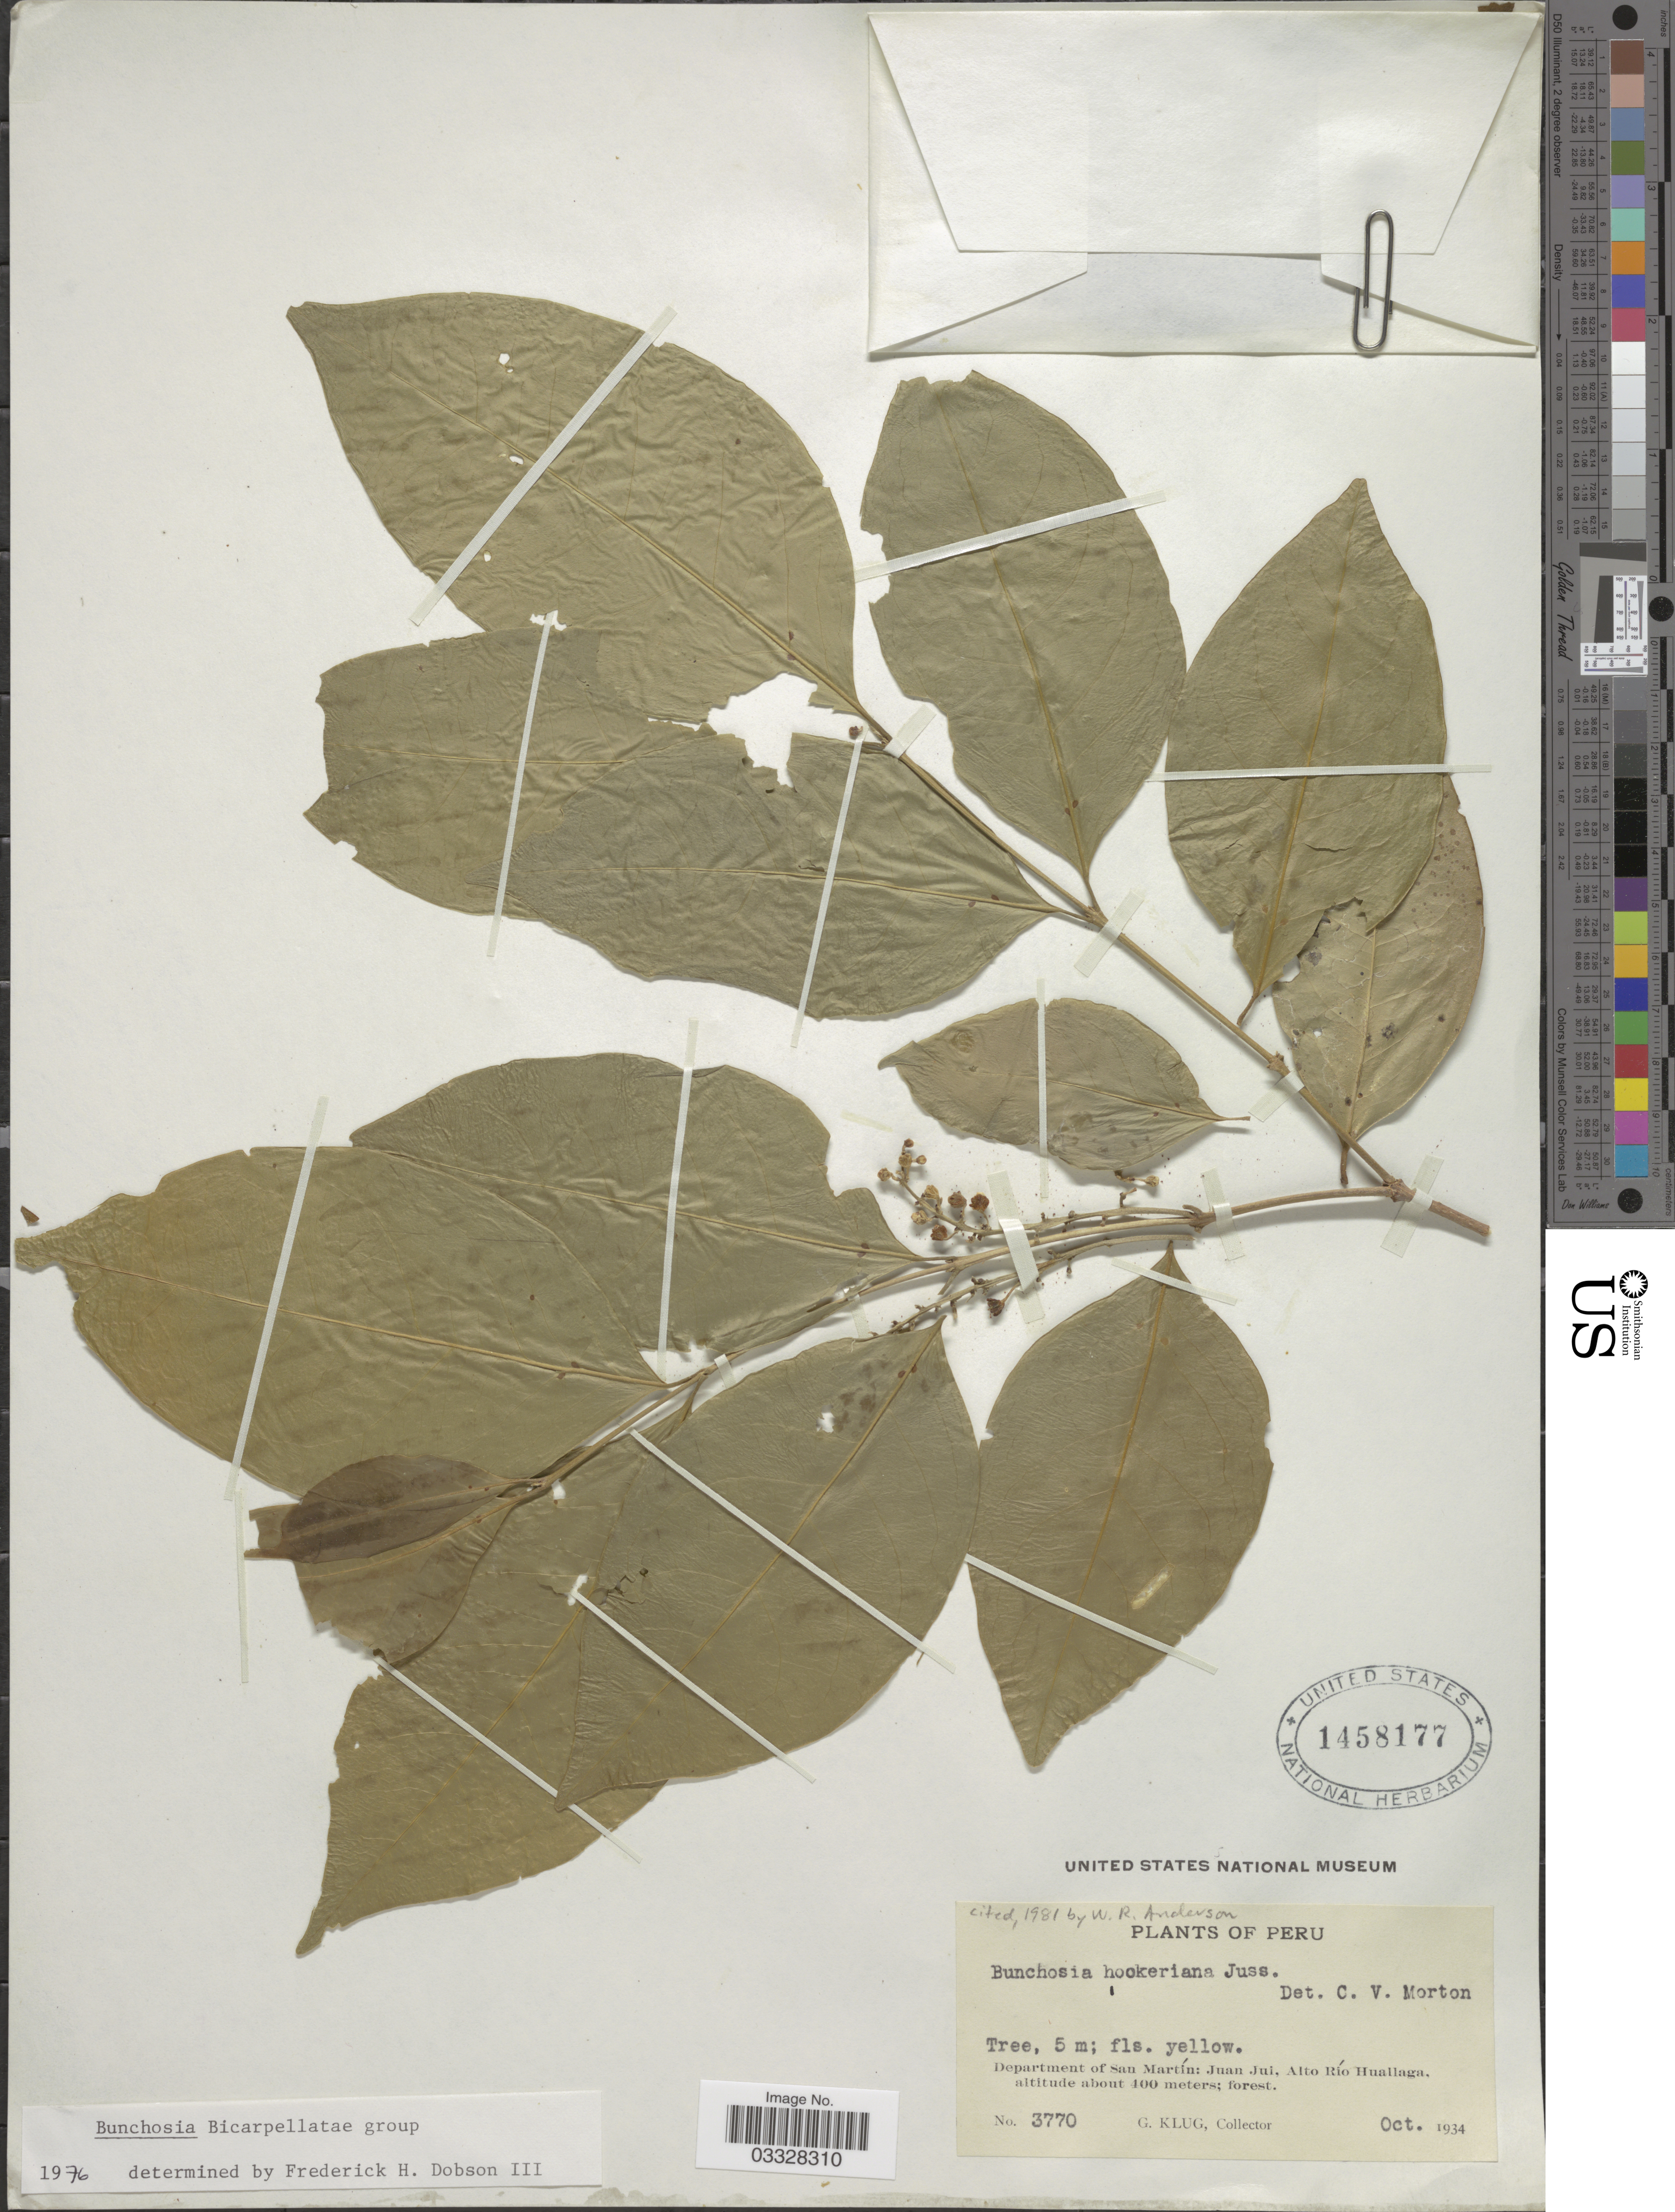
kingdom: Plantae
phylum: Tracheophyta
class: Magnoliopsida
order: Malpighiales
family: Malpighiaceae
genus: Bunchosia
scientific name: Bunchosia hookeriana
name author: A. Juss.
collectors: G. Klug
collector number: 3770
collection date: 1934-10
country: Peru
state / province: San Martín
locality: Department of San Martín: Juan Jui, Alto Río Huallaga.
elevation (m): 400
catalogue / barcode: US 1458177